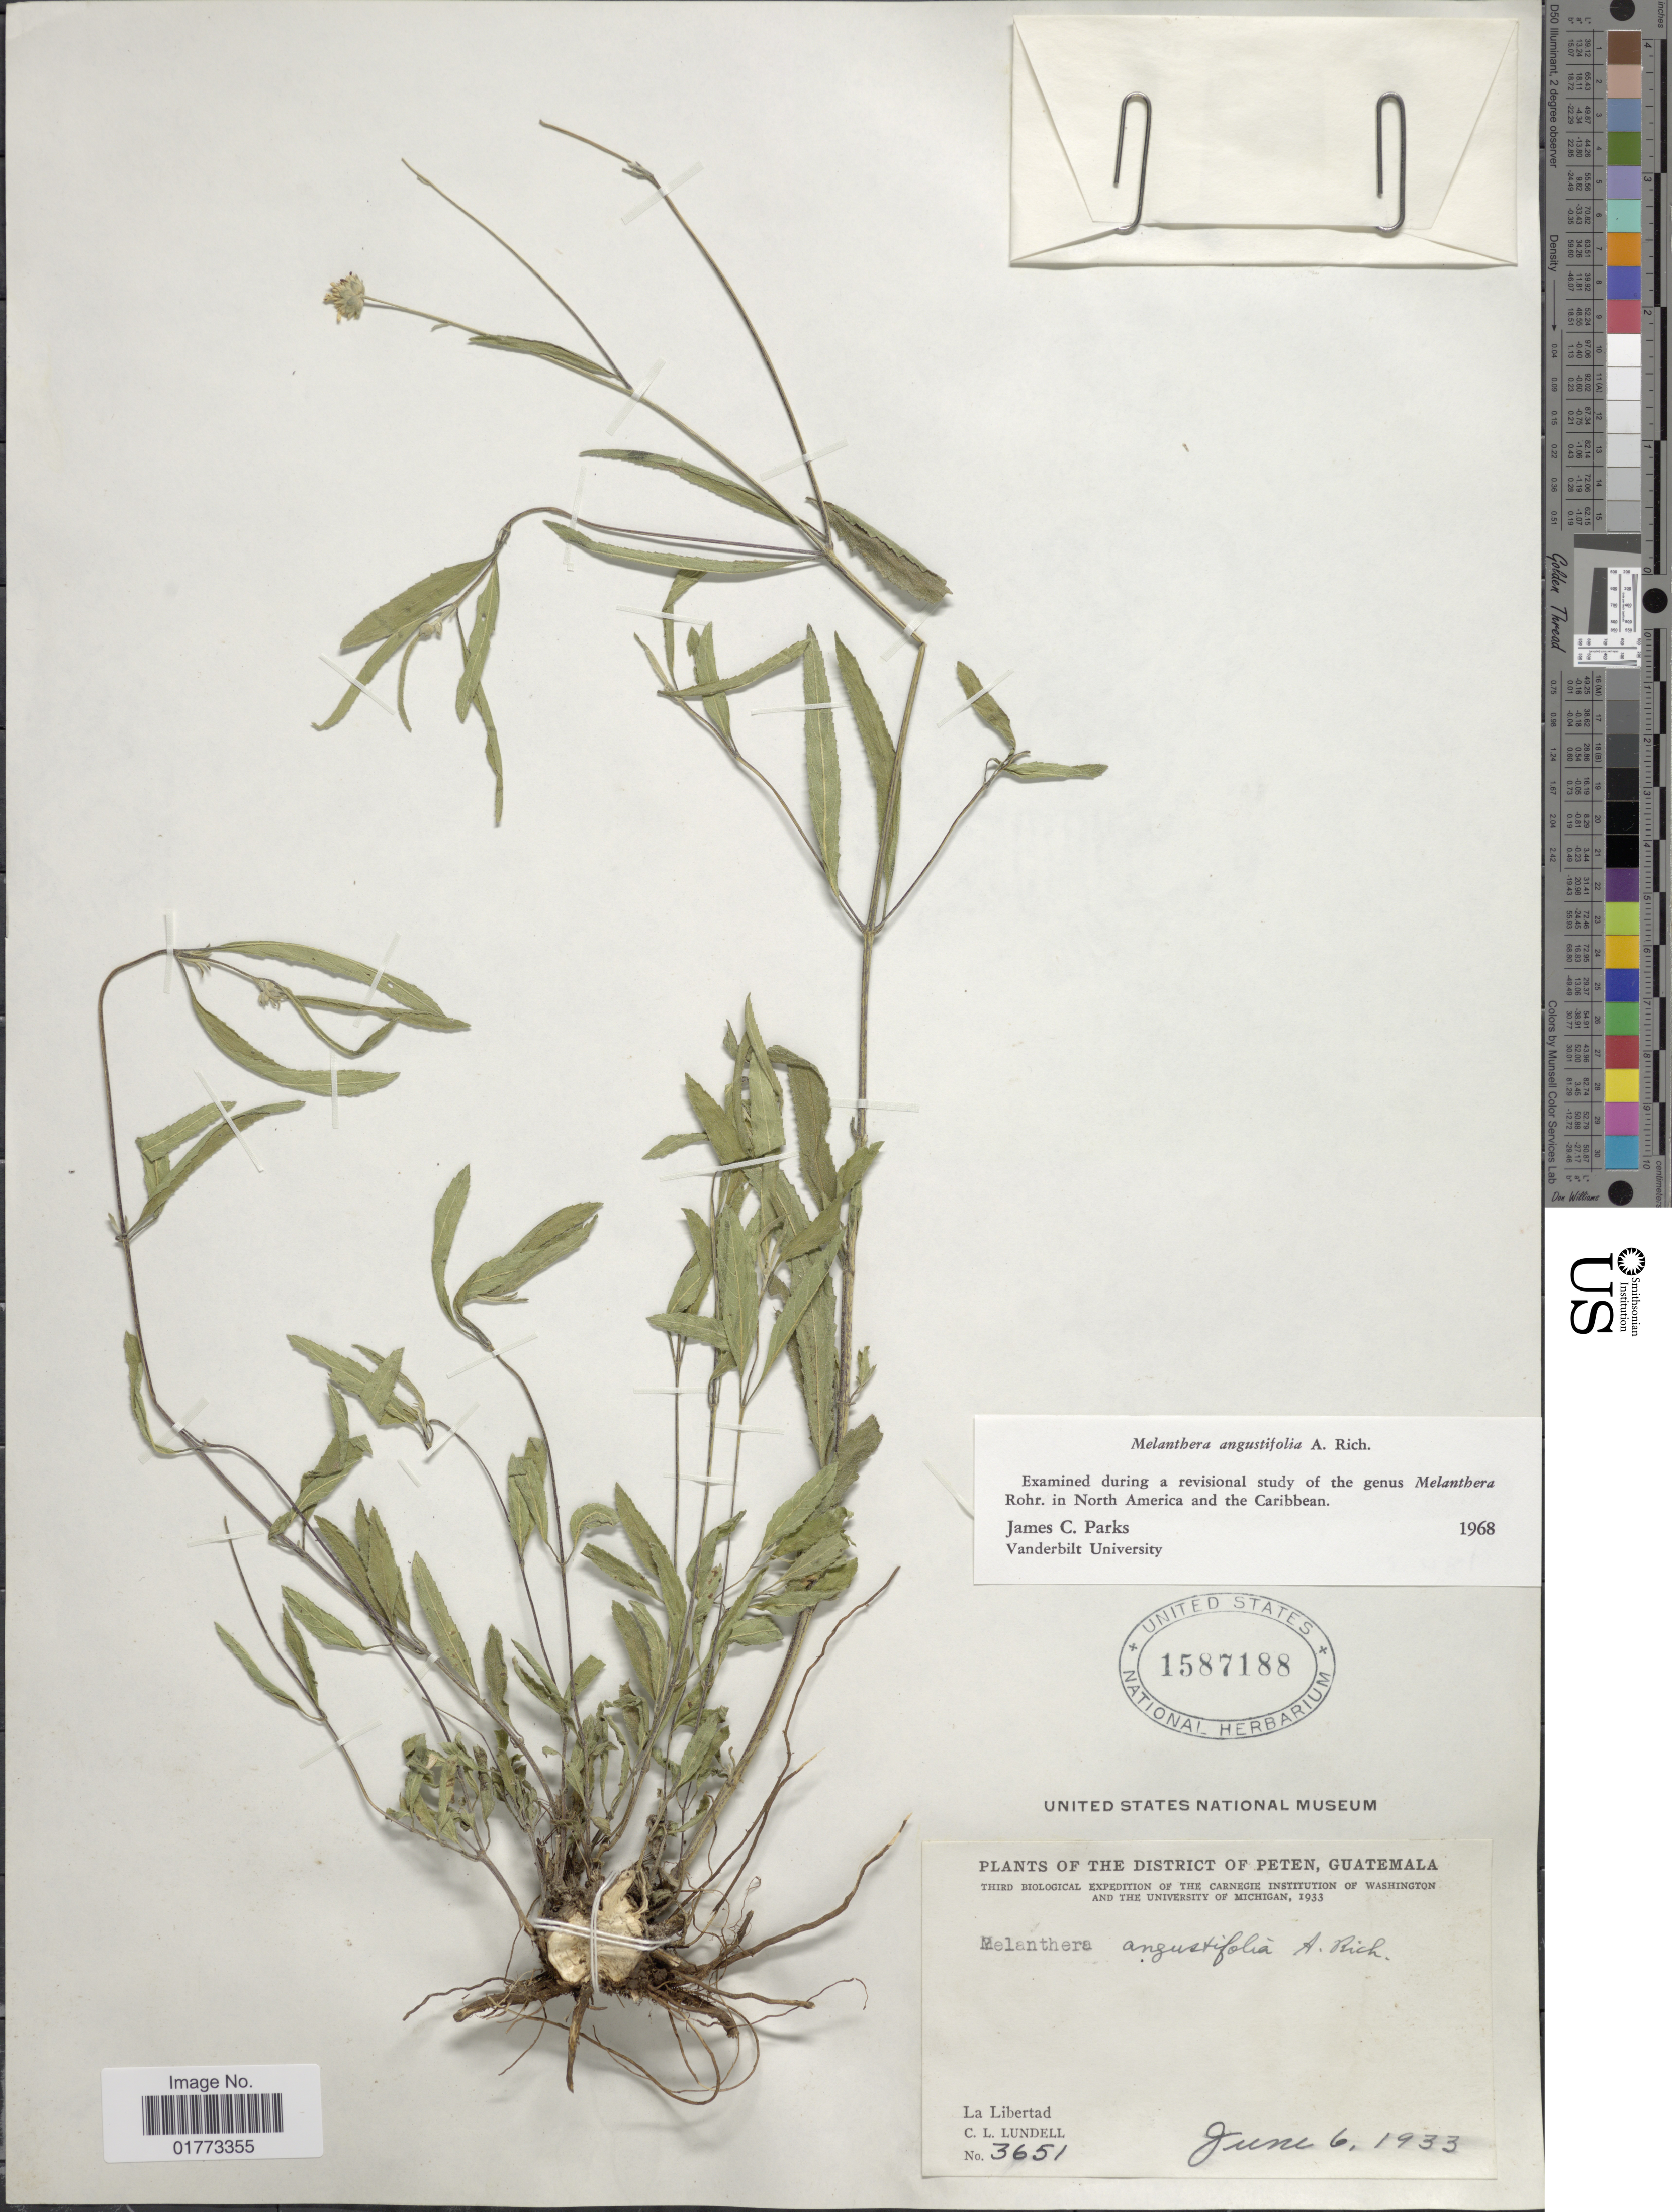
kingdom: Plantae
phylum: Tracheophyta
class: Magnoliopsida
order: Asterales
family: Asteraceae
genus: Melanthera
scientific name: Melanthera angustifolia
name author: A. Rich. in Sagra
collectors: C. L. Lundell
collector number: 3651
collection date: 1933-06-06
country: Guatemala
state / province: El Petén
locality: La Libertad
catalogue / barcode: US 1587188